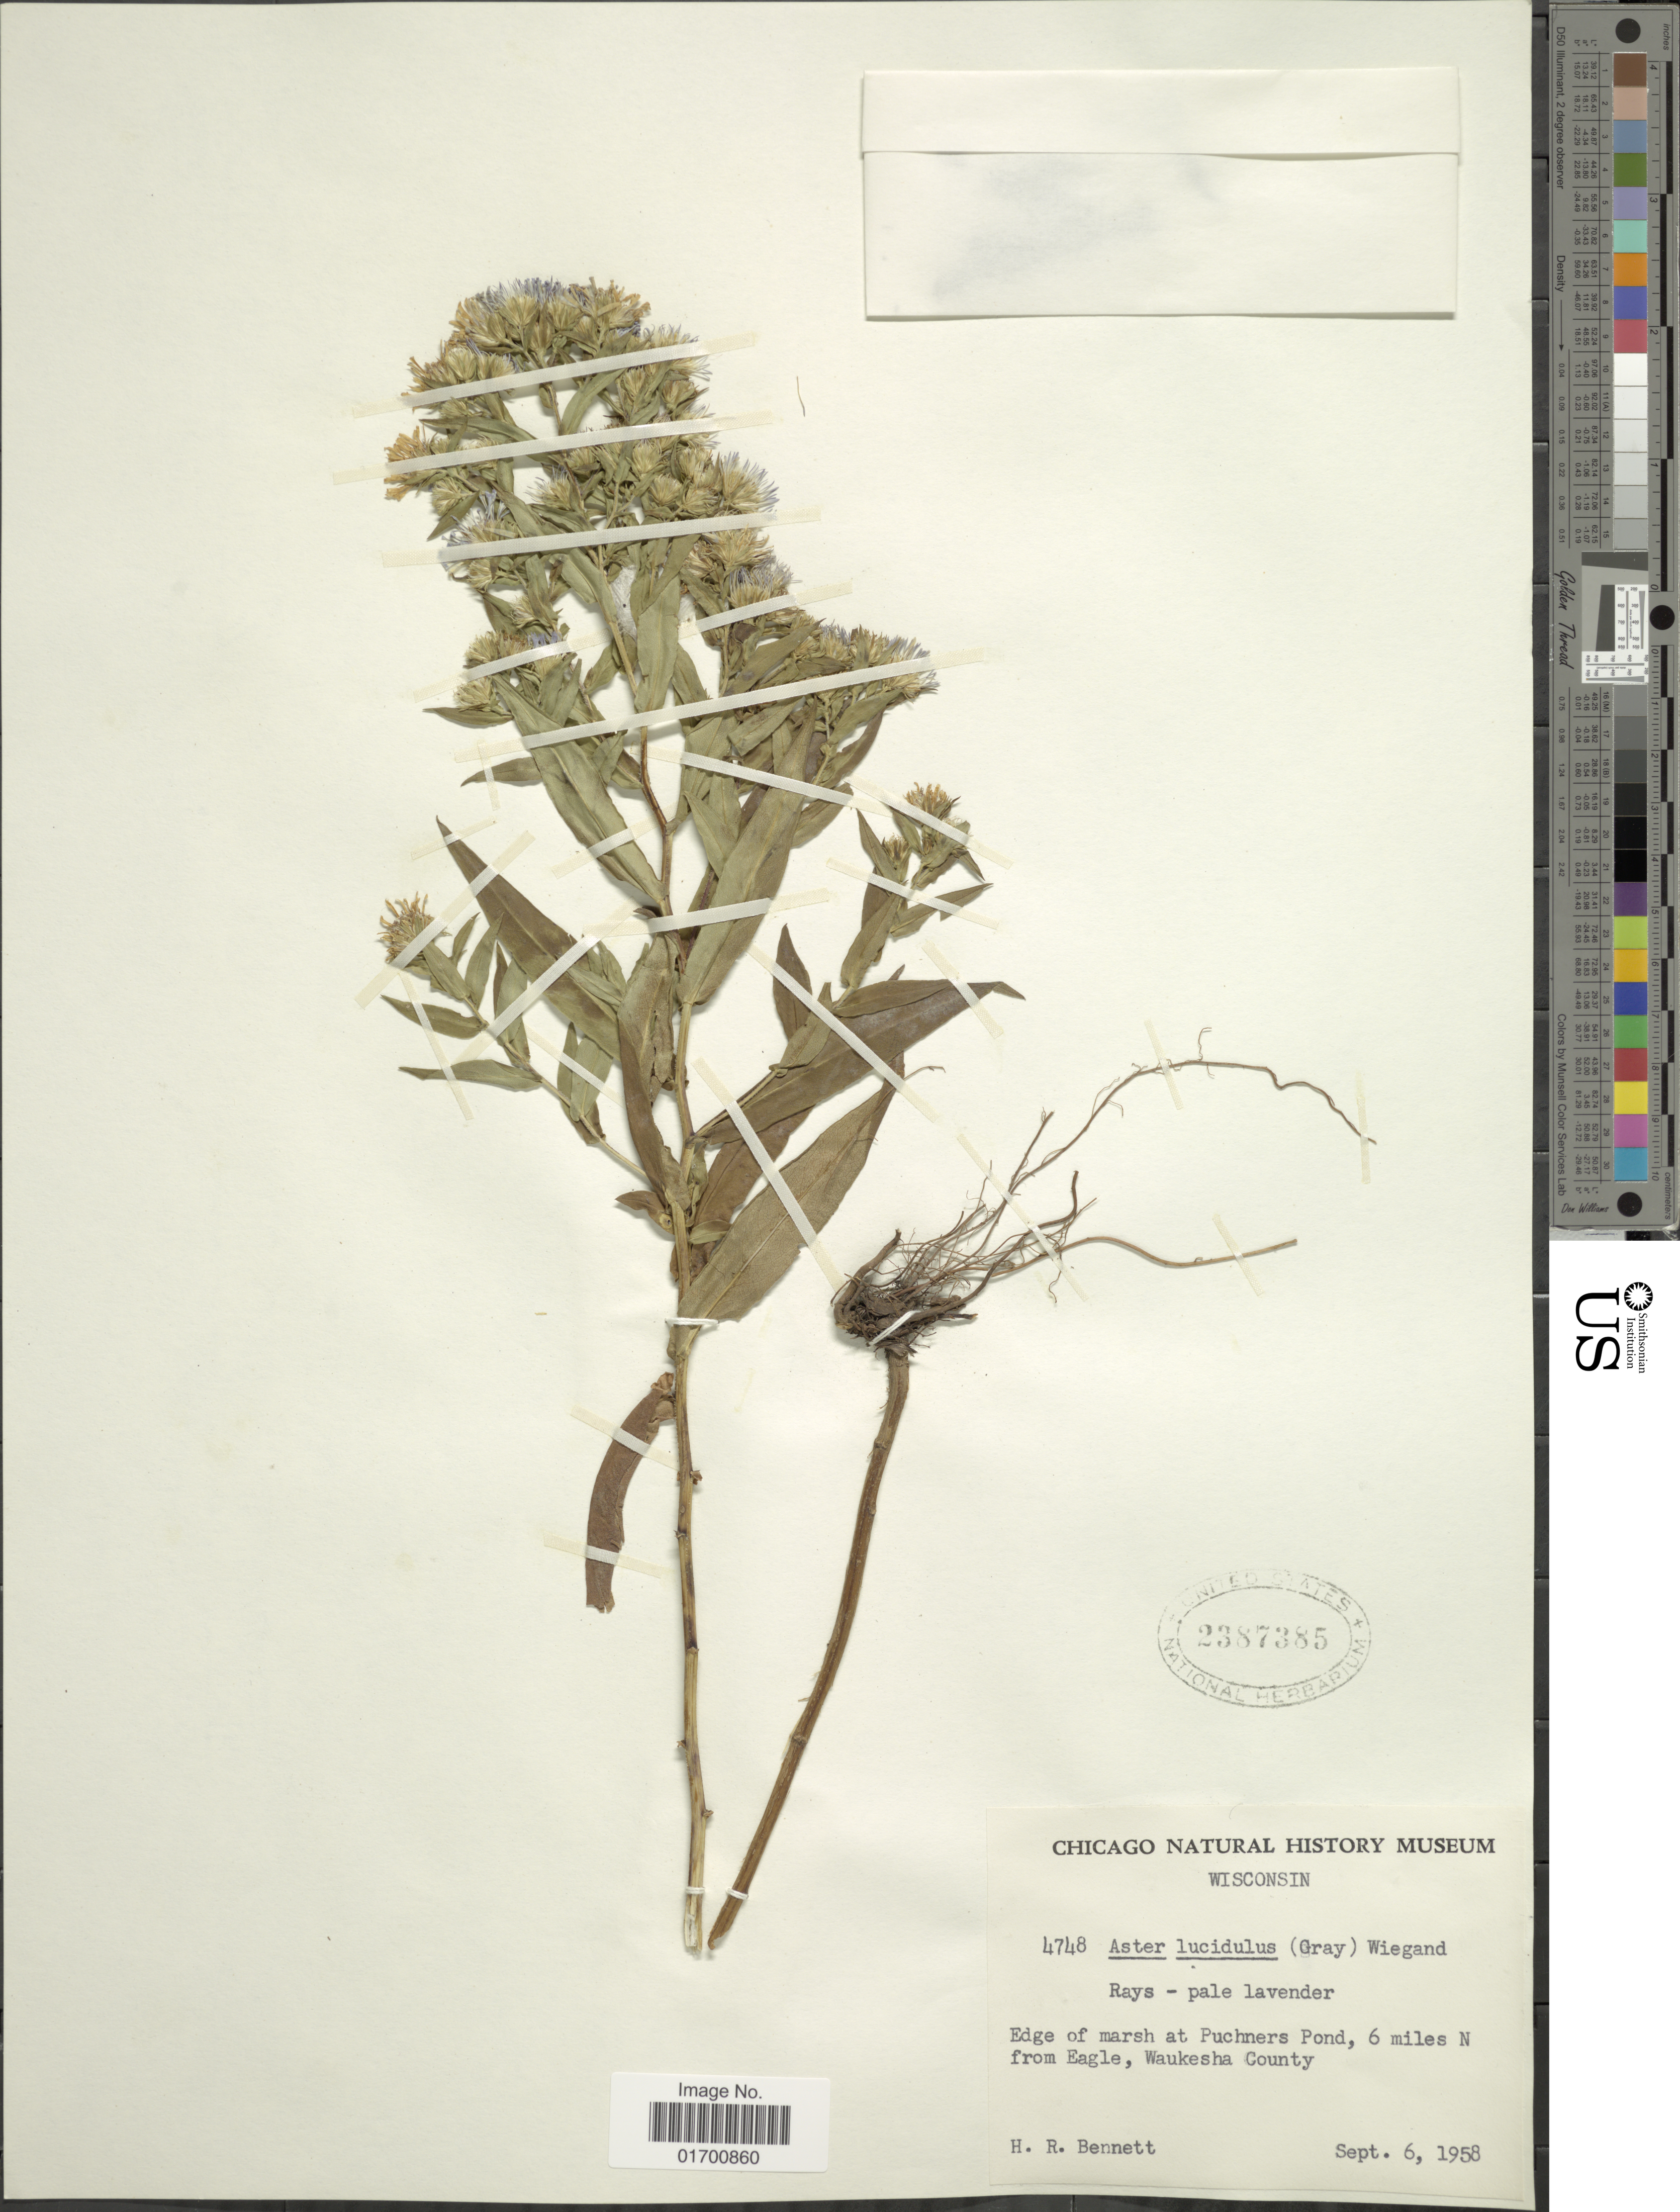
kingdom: Plantae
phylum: Tracheophyta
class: Magnoliopsida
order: Asterales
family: Asteraceae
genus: Symphyotrichum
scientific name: Symphyotrichum firmum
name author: (Nees) G.L. Nesom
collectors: H. R. Bennett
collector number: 4748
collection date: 1958-09-06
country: United States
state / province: Wisconsin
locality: Edge of marsh at Puchners Pond, 6 miles N from Eagle Waukesha County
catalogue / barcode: US 2387385